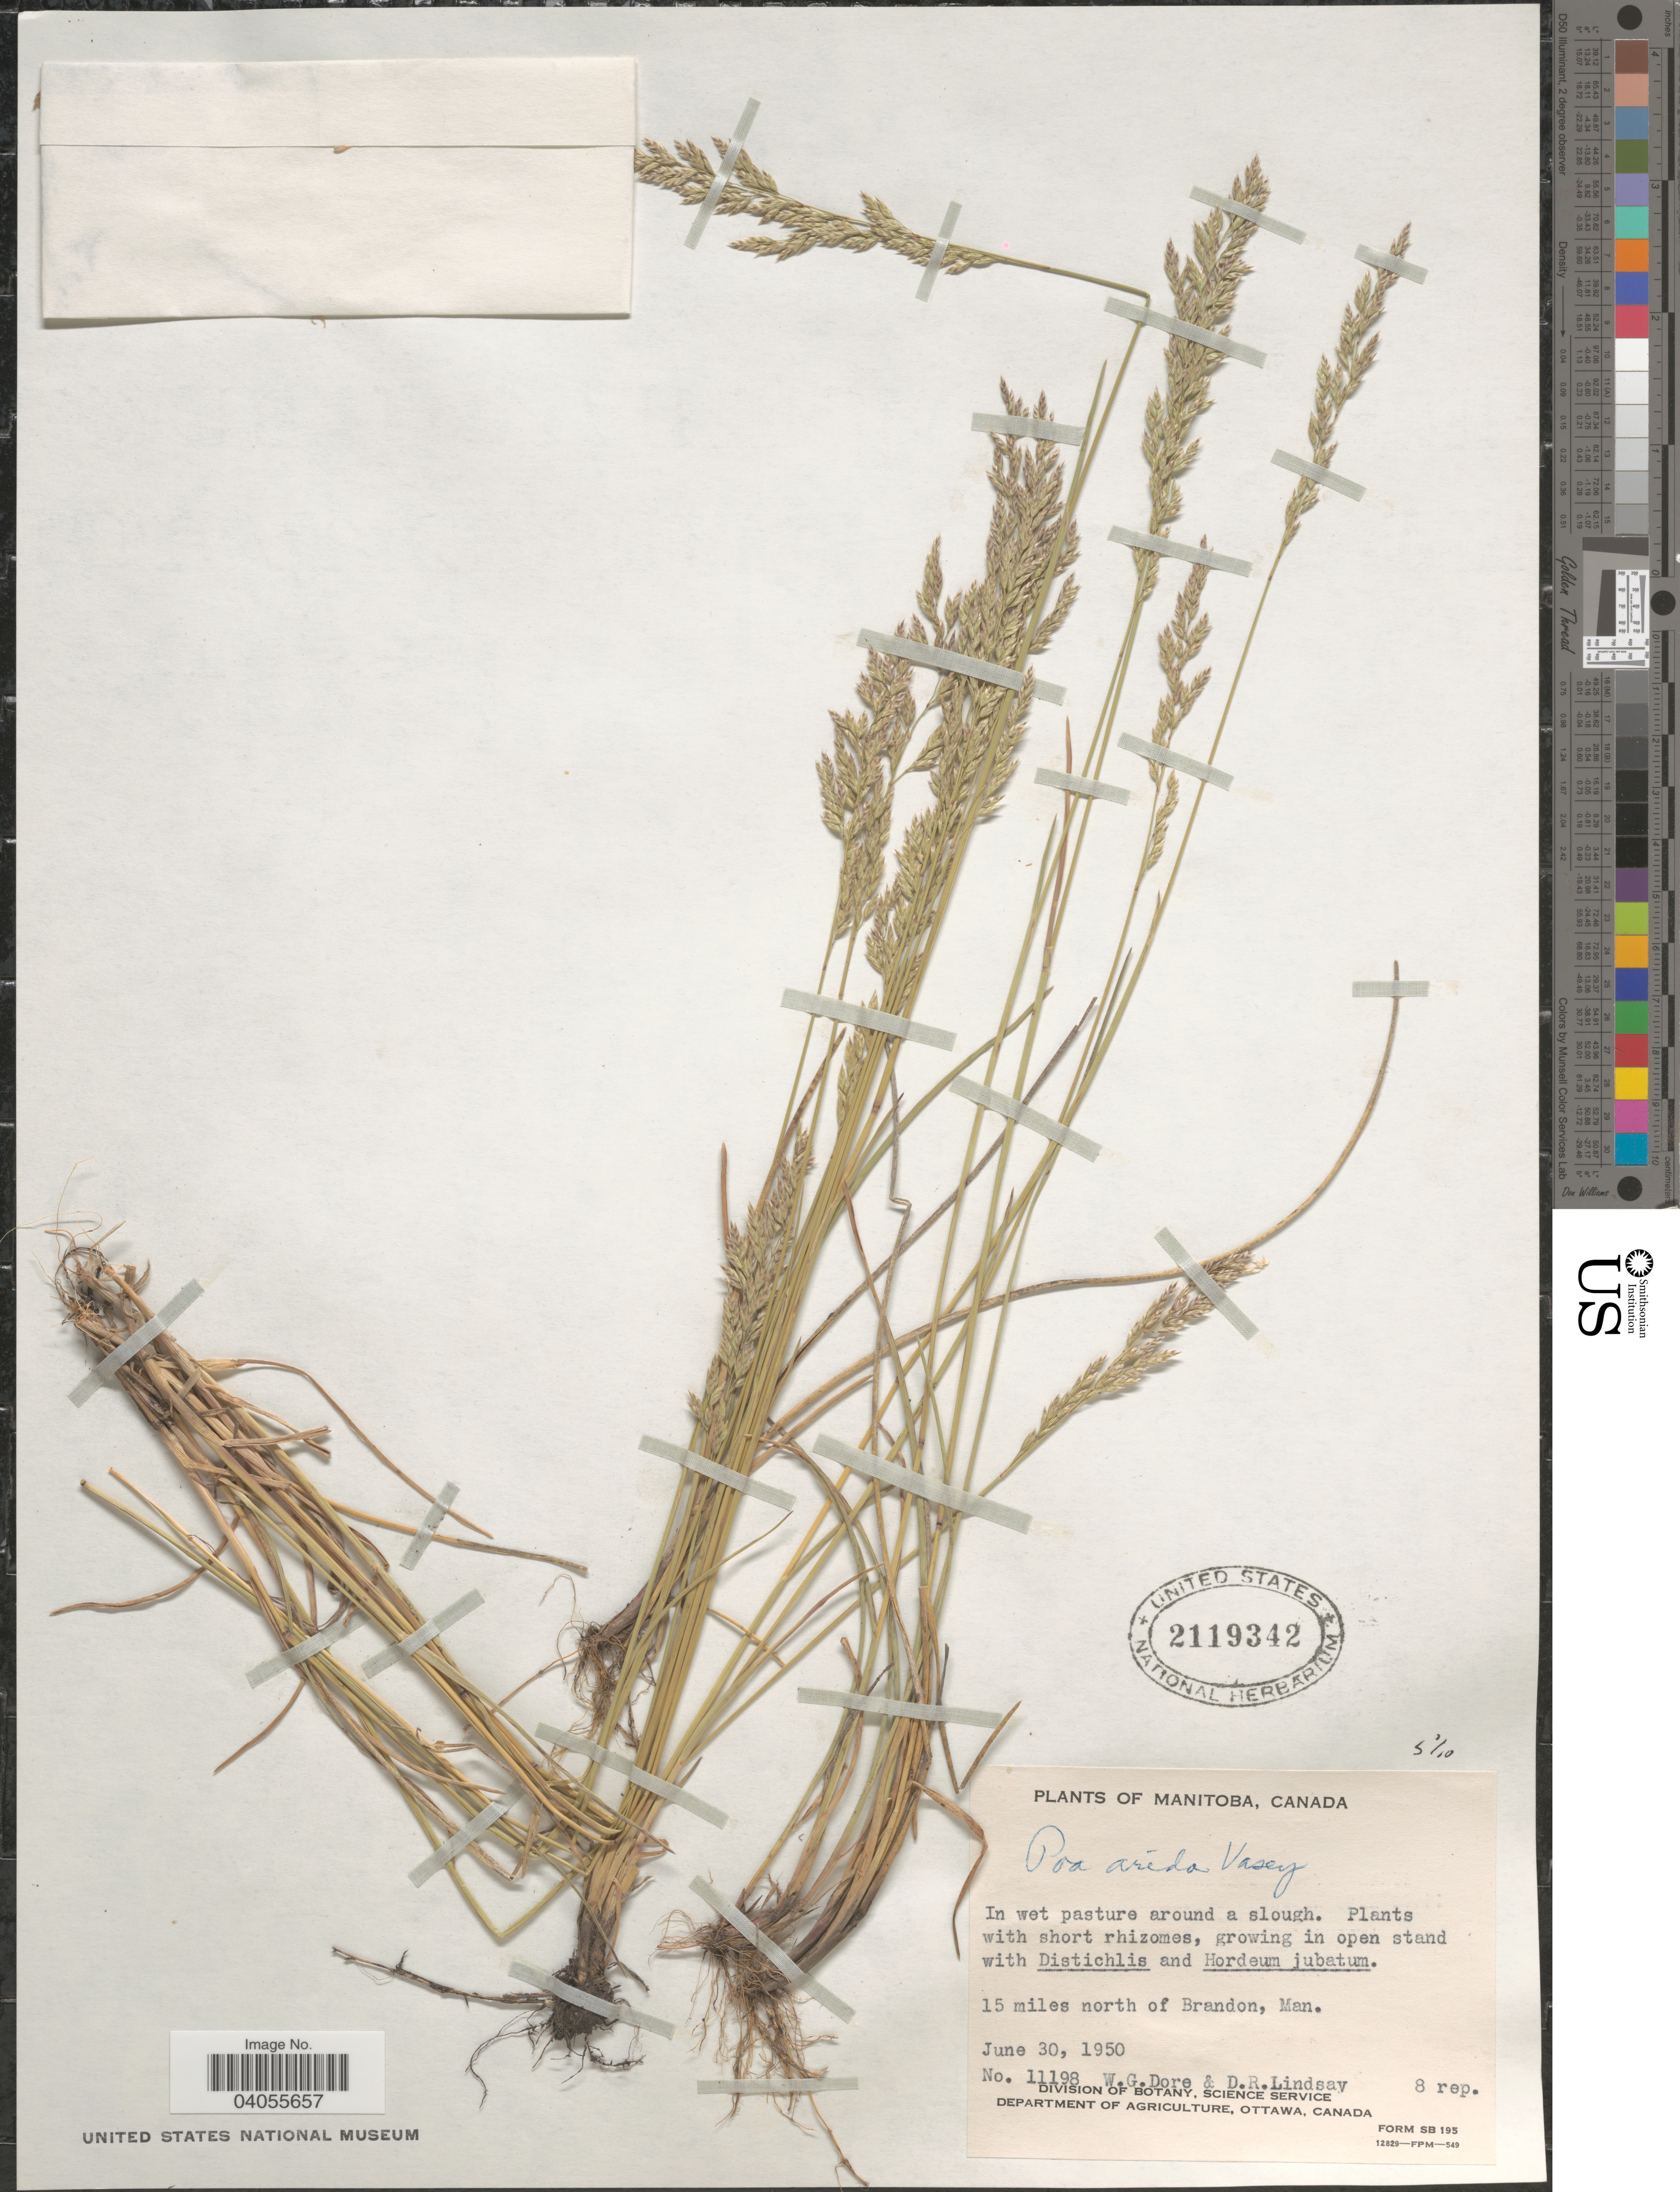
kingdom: Plantae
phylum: Tracheophyta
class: Liliopsida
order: Poales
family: Poaceae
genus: Poa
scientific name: Poa arida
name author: Vasey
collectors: W. Dore & D. Lindsay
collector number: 11198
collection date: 1950-06-30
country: Canada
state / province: Manitoba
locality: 15 miles north of Brandon.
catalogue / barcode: US 2119342